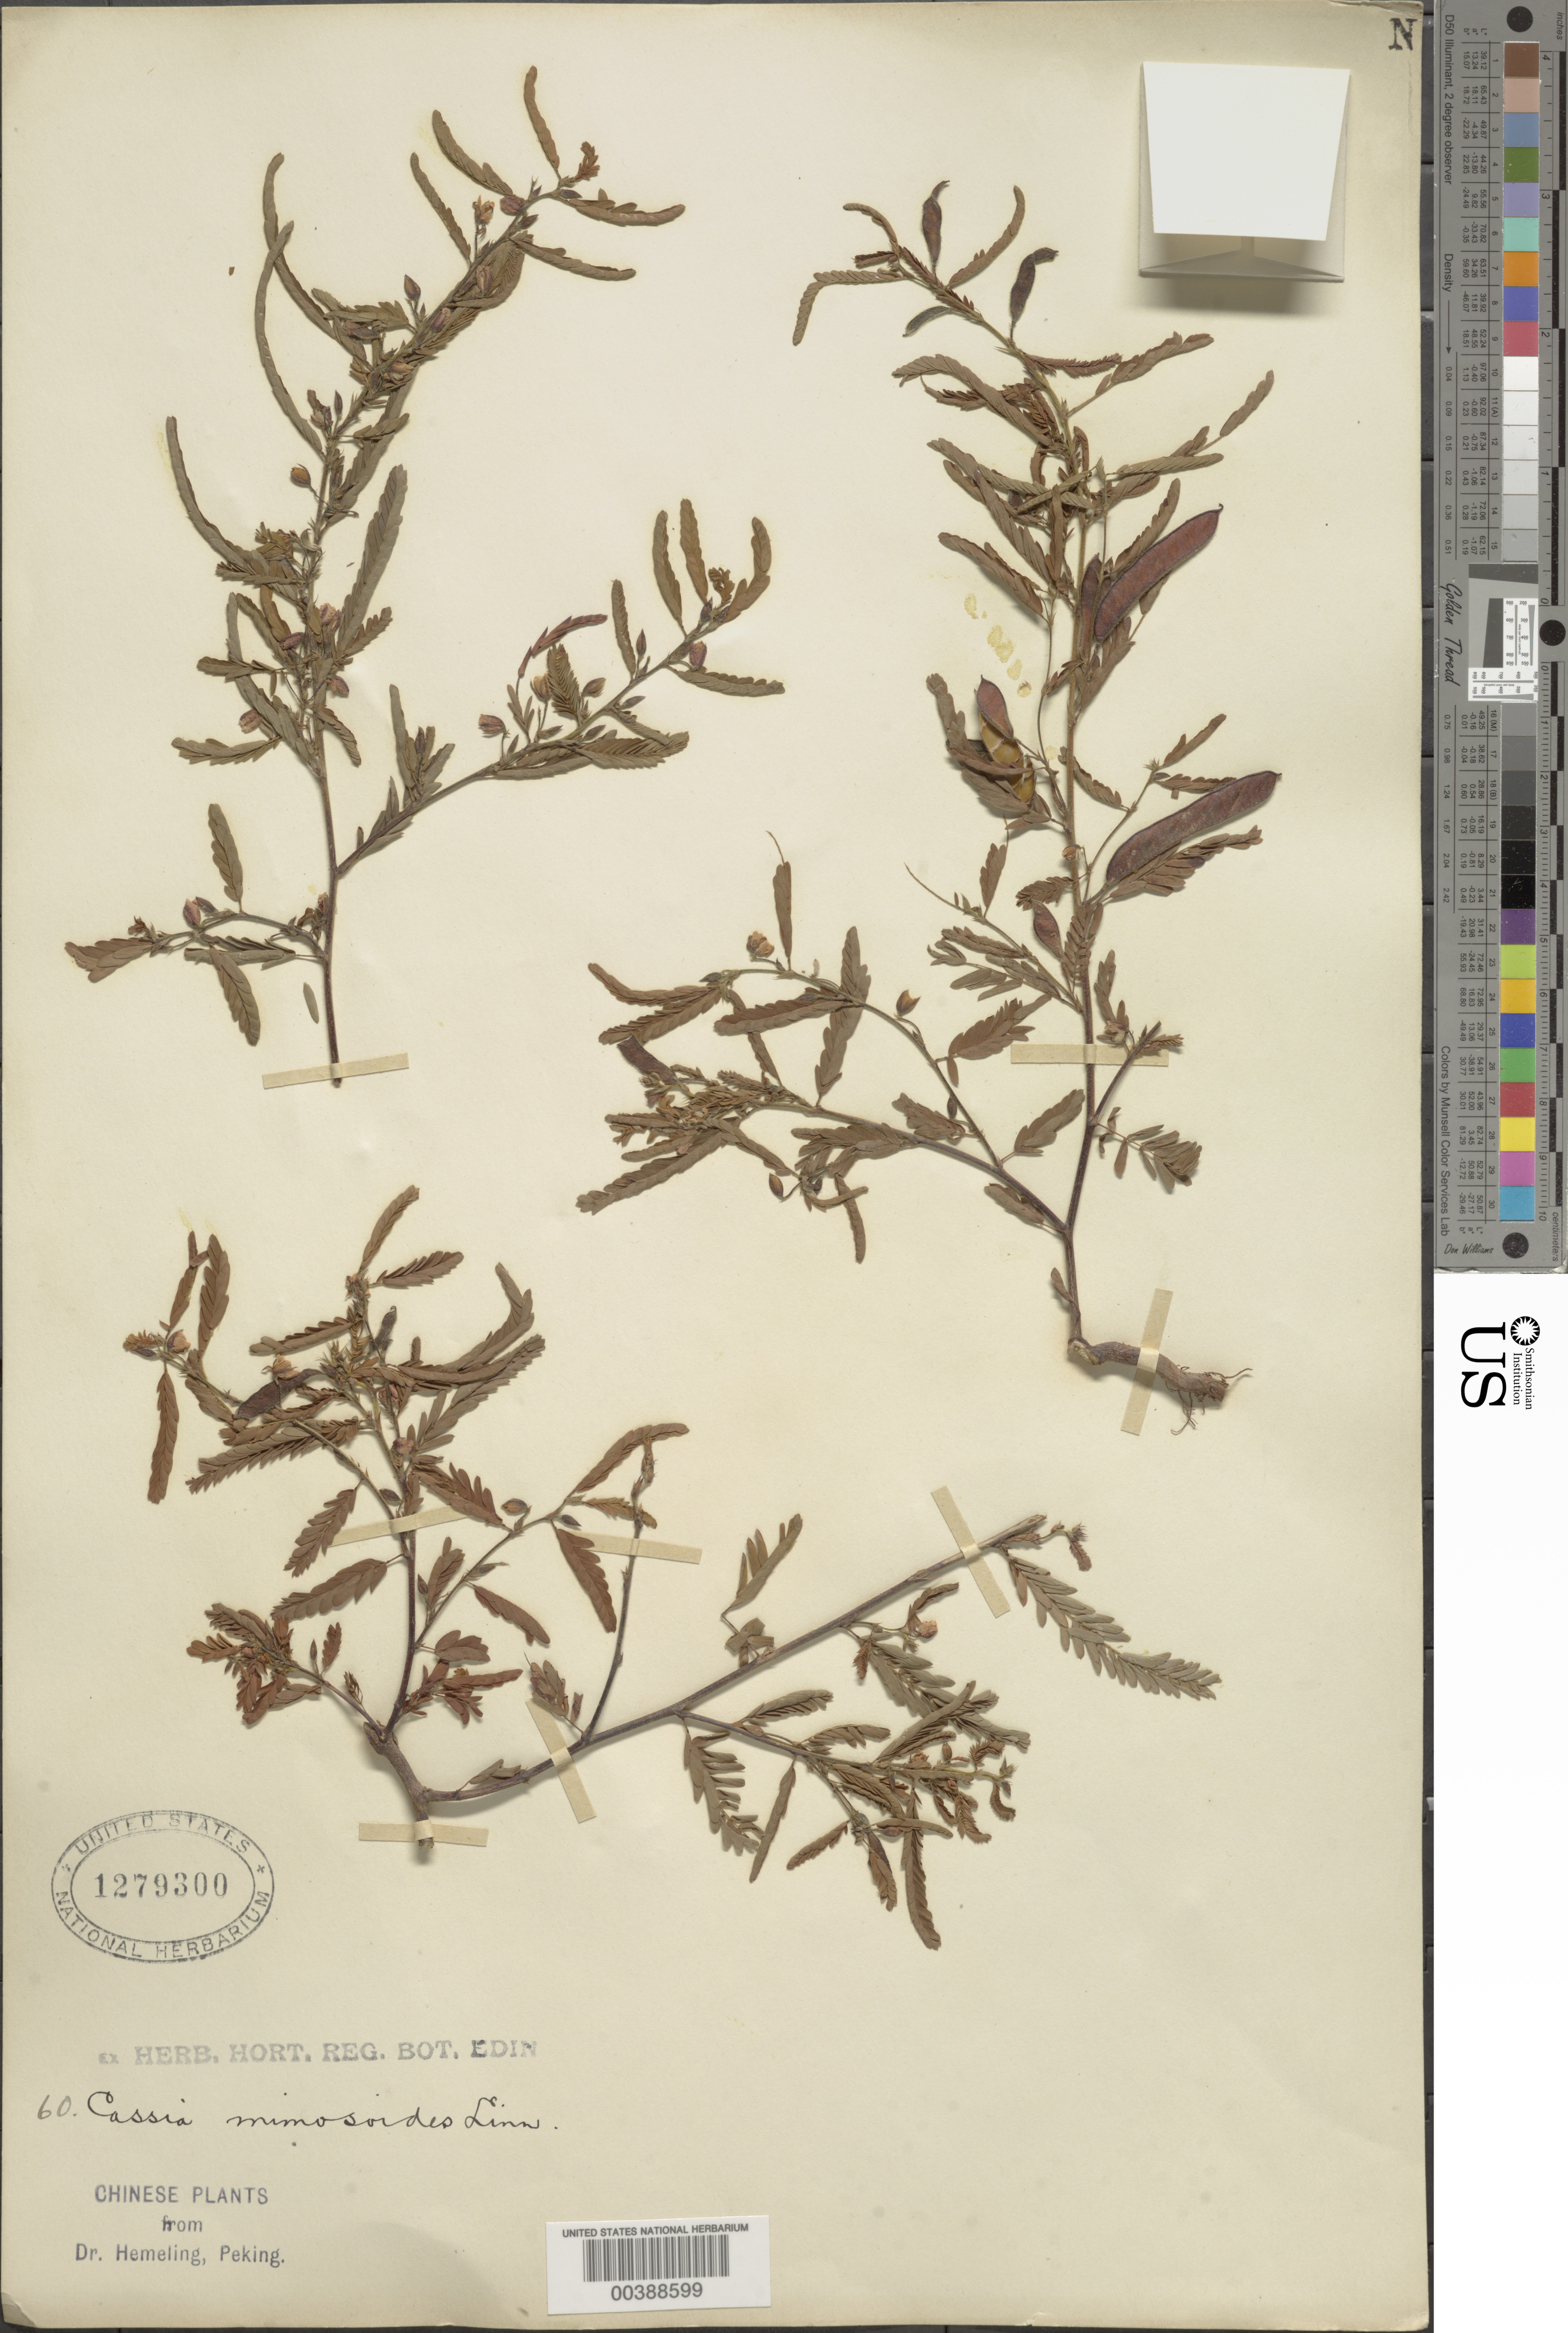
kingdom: Plantae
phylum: Tracheophyta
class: Magnoliopsida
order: Fabales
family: Fabaceae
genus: Chamaecrista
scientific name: Chamaecrista mimosoides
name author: (L.) Greene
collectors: -. Hemeling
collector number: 60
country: China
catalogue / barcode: US 1279300